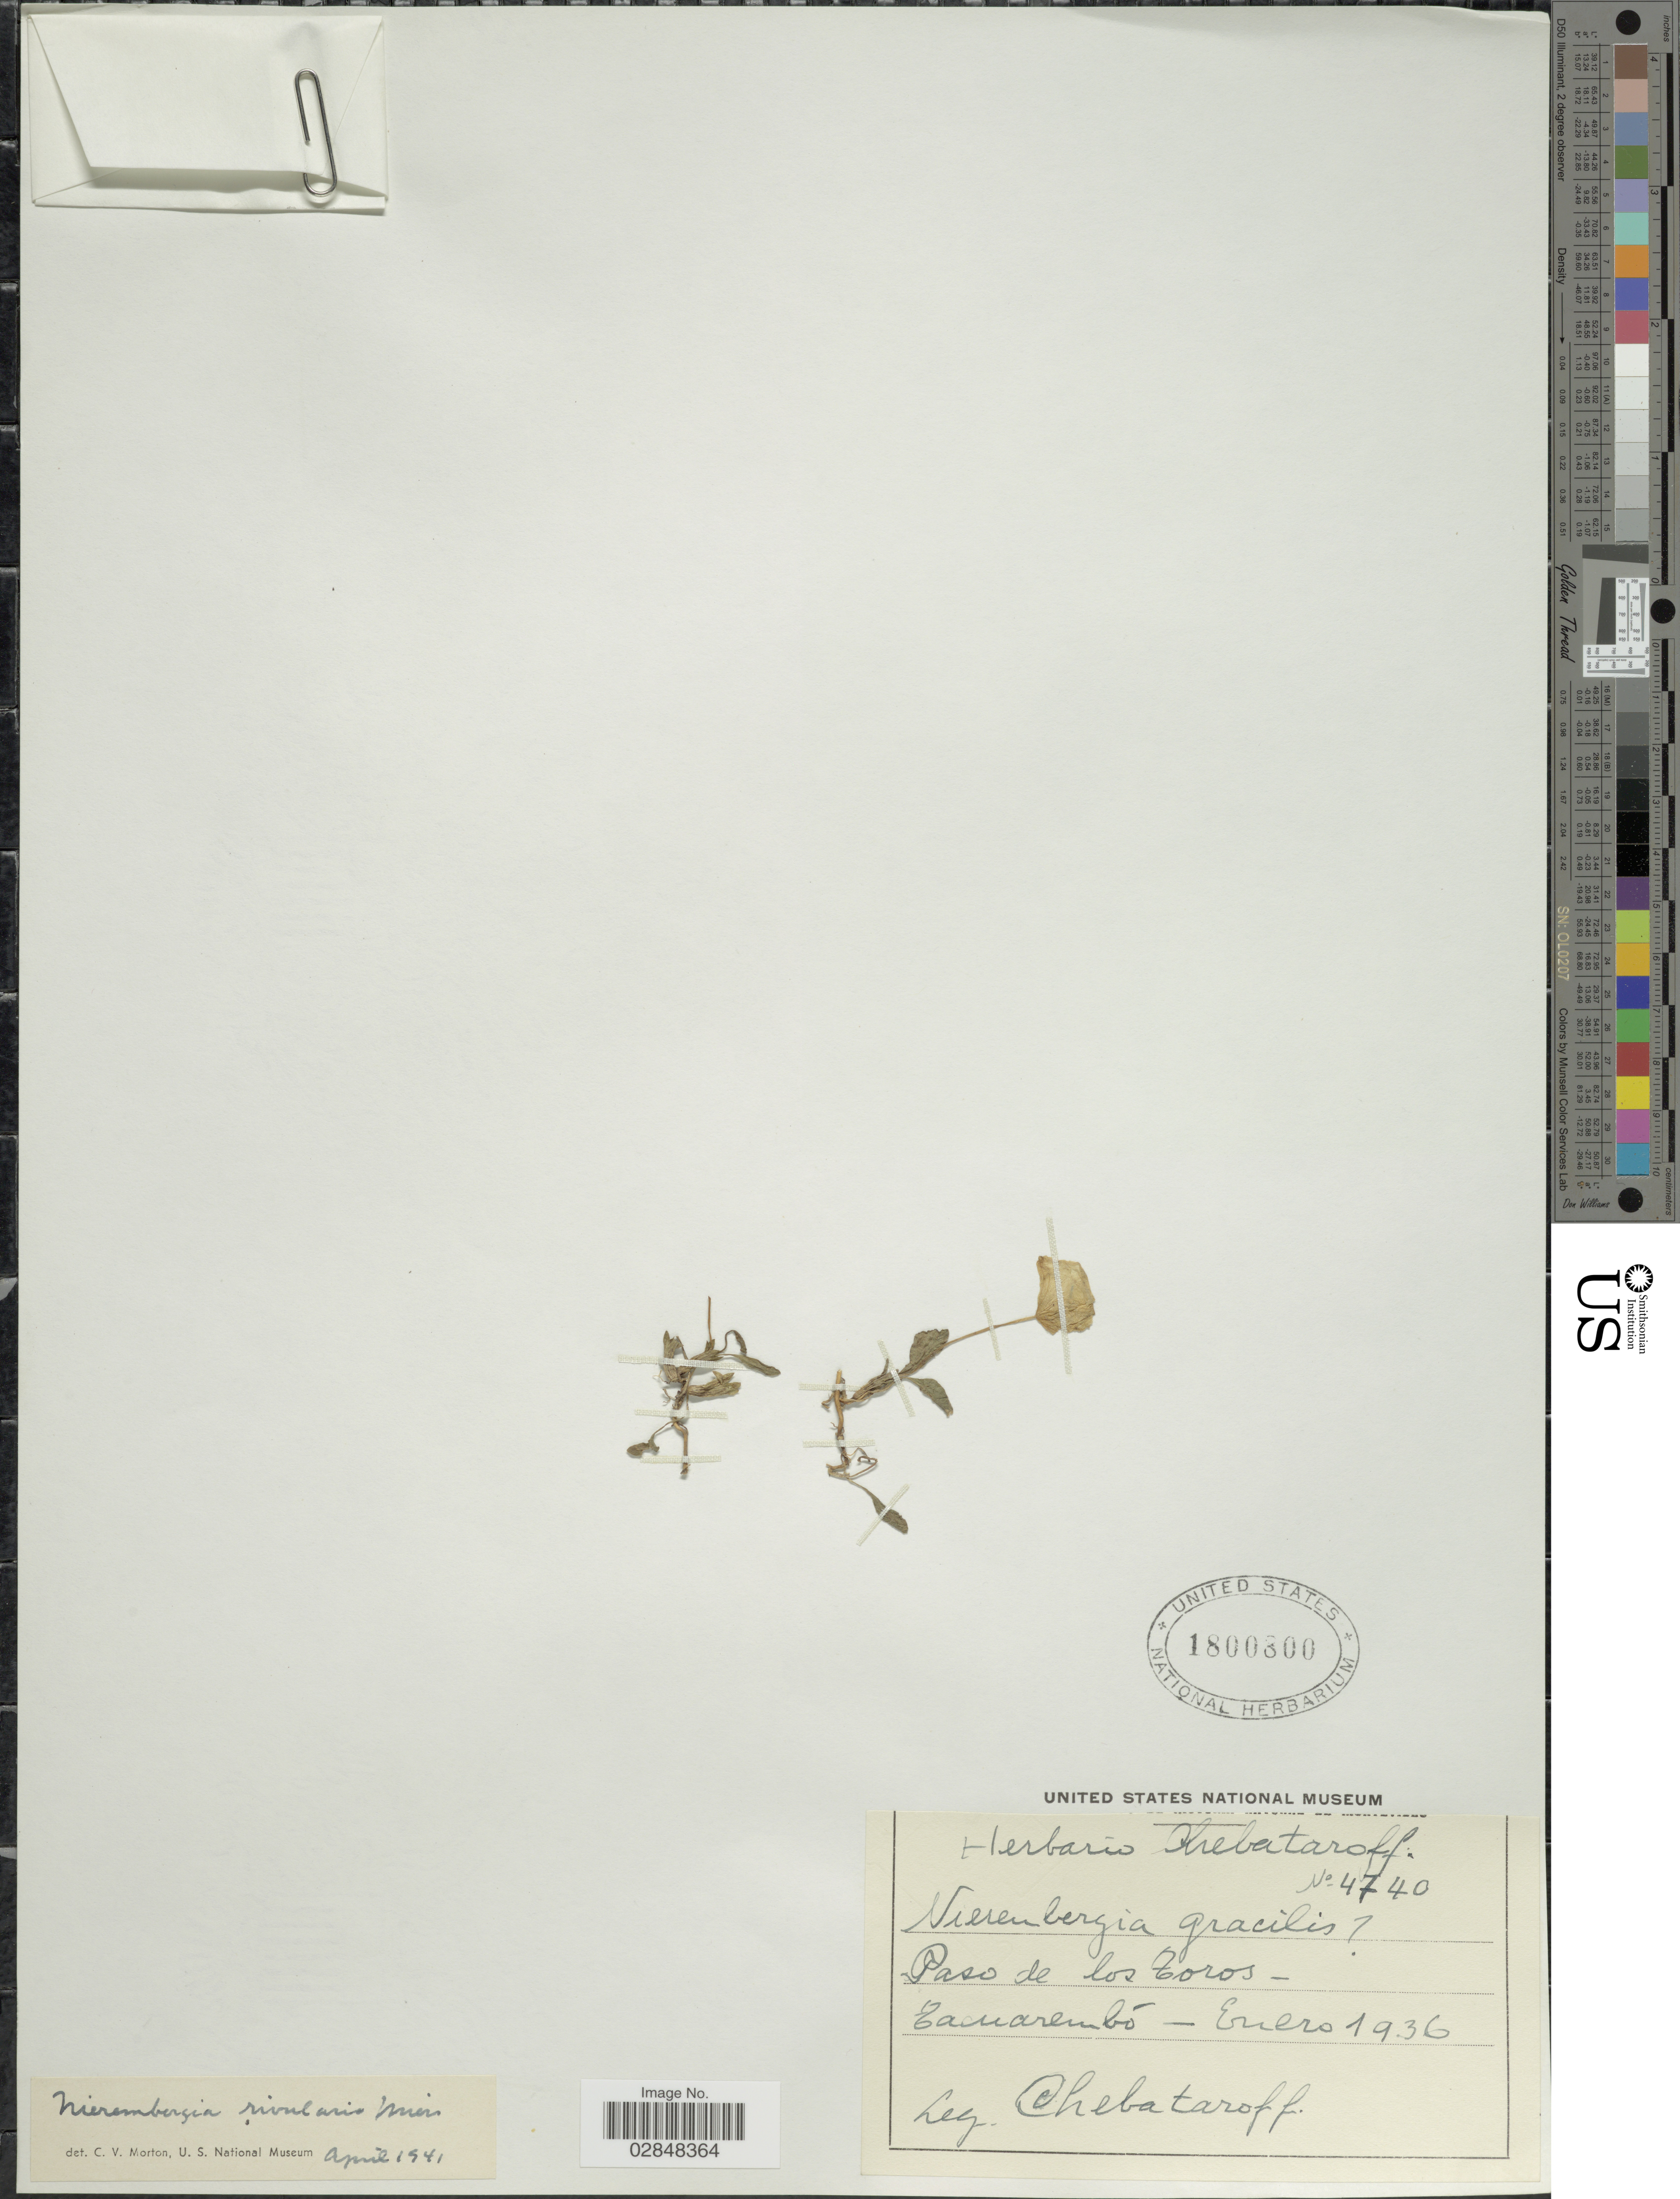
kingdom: Plantae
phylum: Tracheophyta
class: Magnoliopsida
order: Solanales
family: Solanaceae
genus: Nierembergia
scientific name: Nierembergia repens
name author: Ruiz & Pav.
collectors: Chebataroff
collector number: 4740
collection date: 1936-01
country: Uruguay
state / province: Tacuarembó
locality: Paso de los Toros.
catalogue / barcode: US 1800800